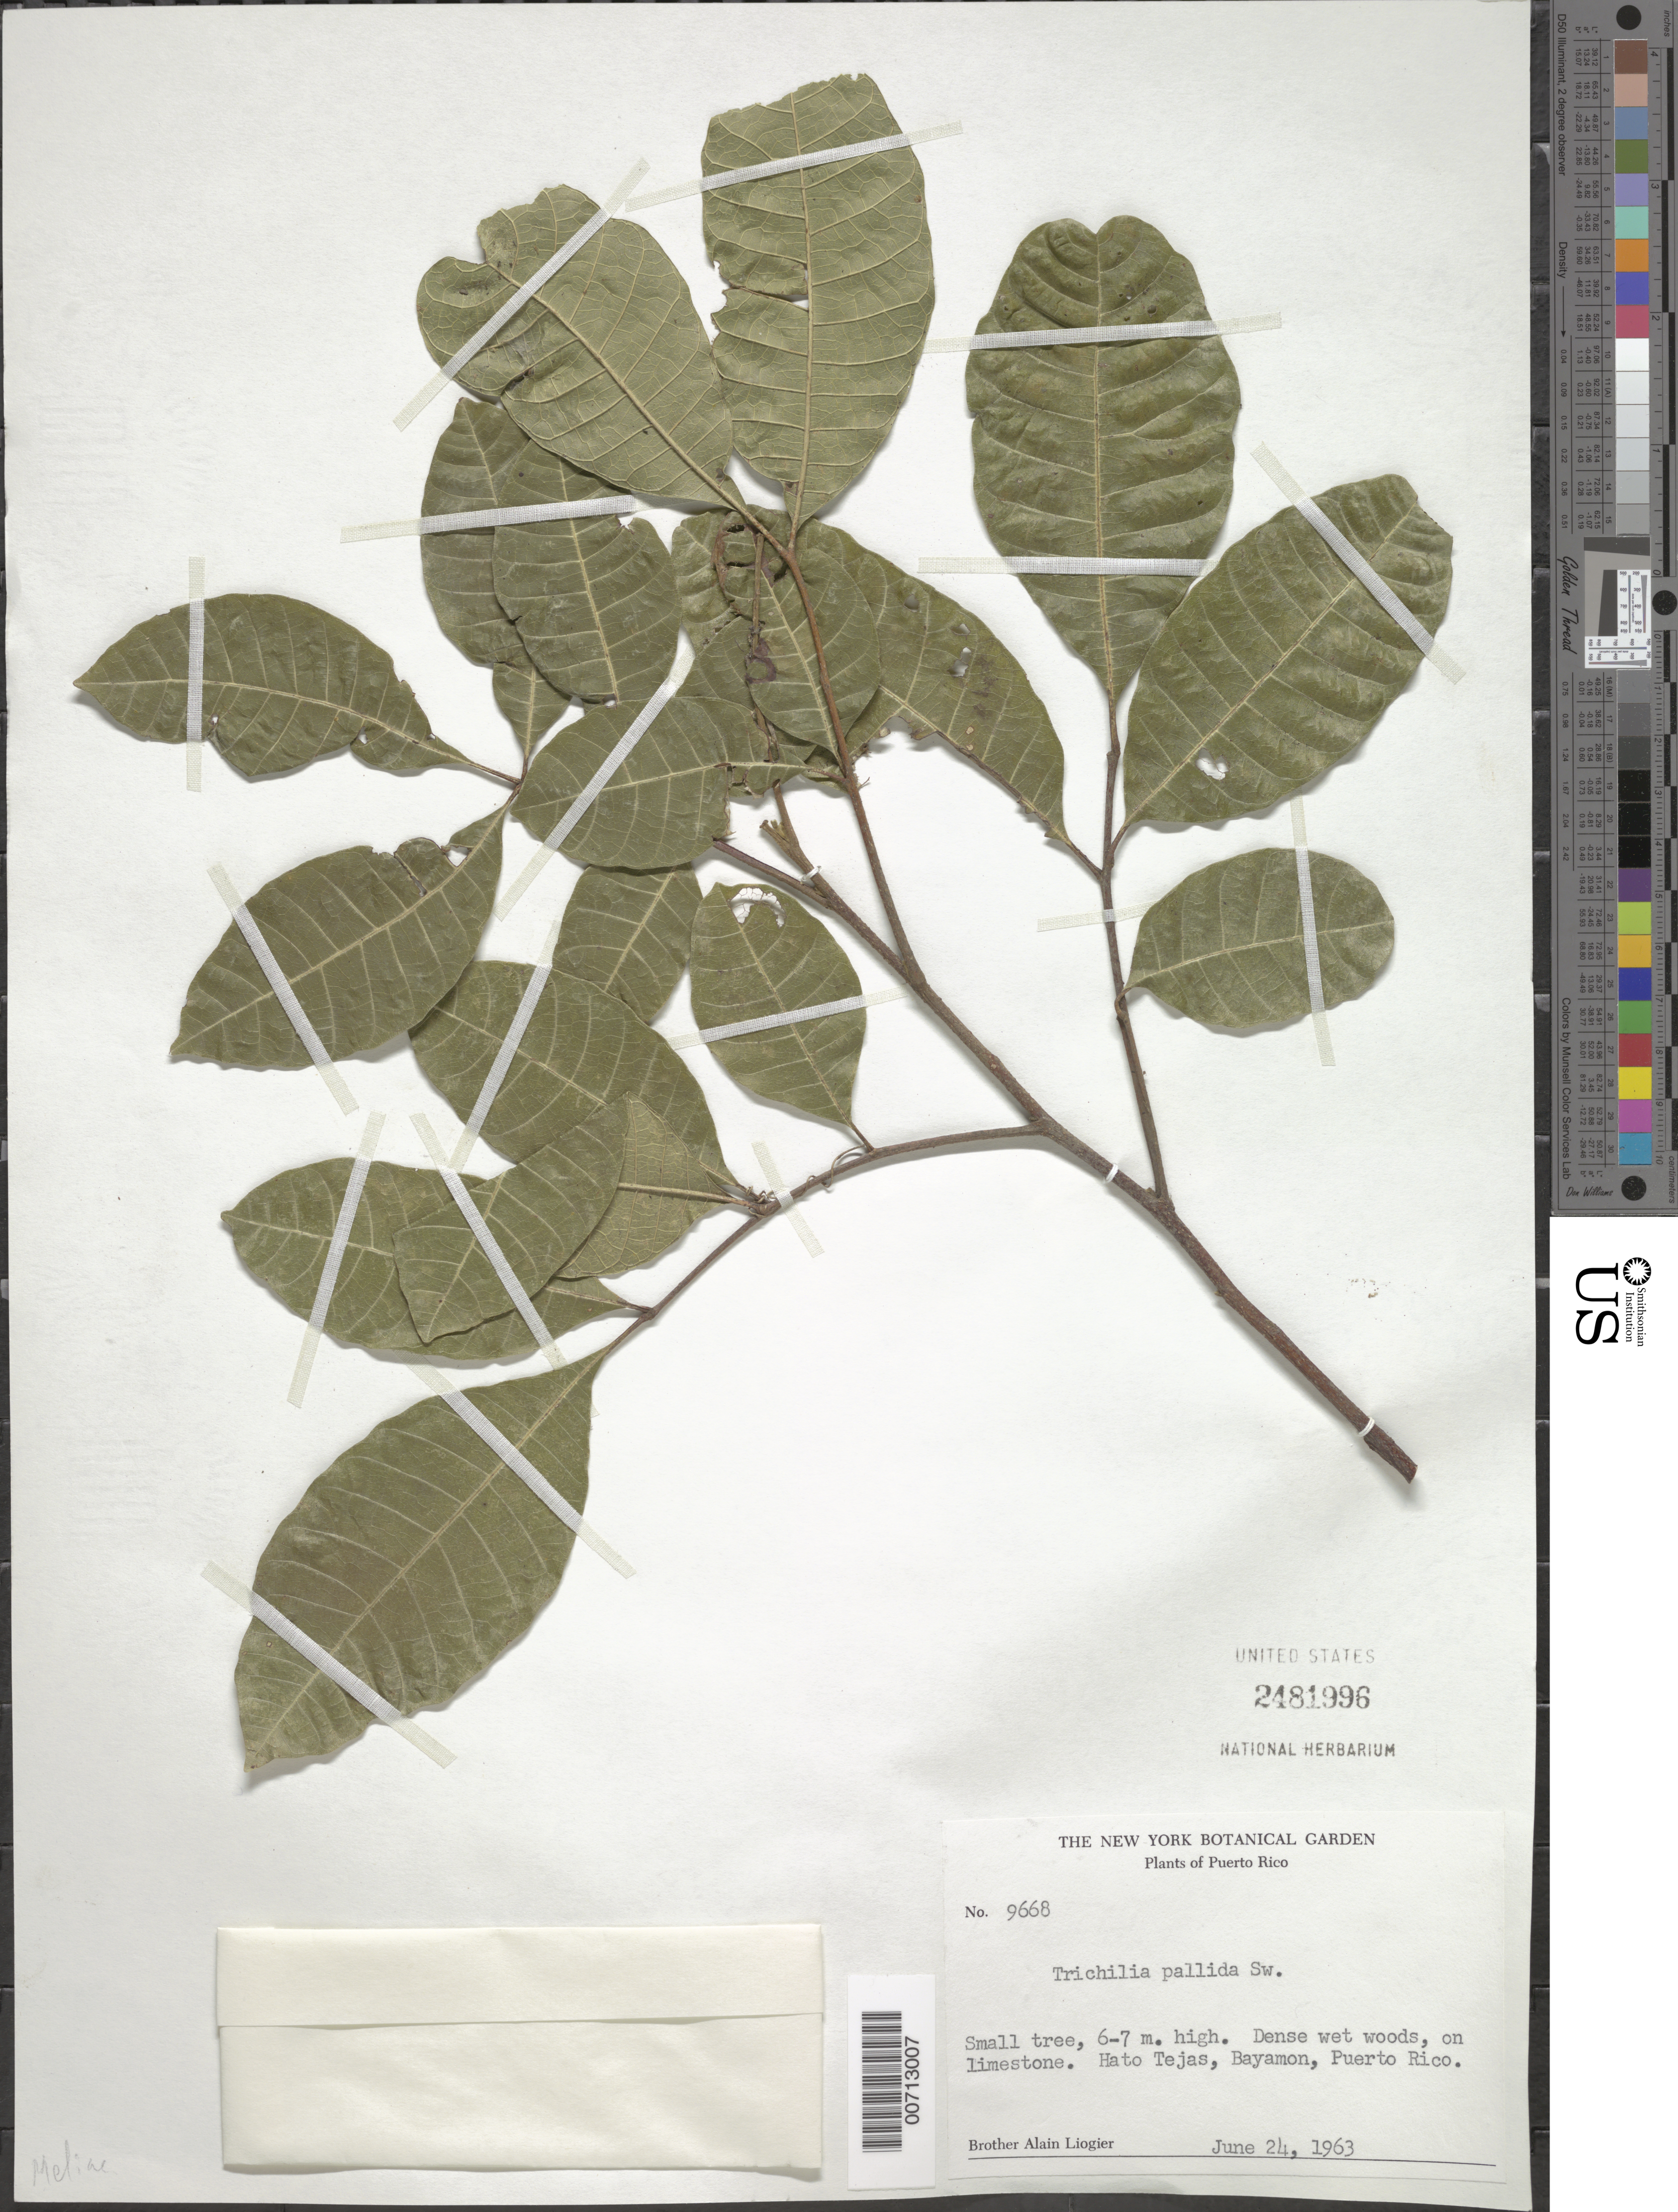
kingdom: Plantae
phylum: Tracheophyta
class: Magnoliopsida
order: Sapindales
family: Meliaceae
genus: Trichilia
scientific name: Trichilia pallida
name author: Sw.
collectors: A. H. Liogier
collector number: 9668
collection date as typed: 24 Jun 1963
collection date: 1963-06-24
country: Puerto Rico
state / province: Bayamon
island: Greater Antilles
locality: Hato Tejas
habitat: Dense wet woods, on limestone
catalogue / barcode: US 2481996